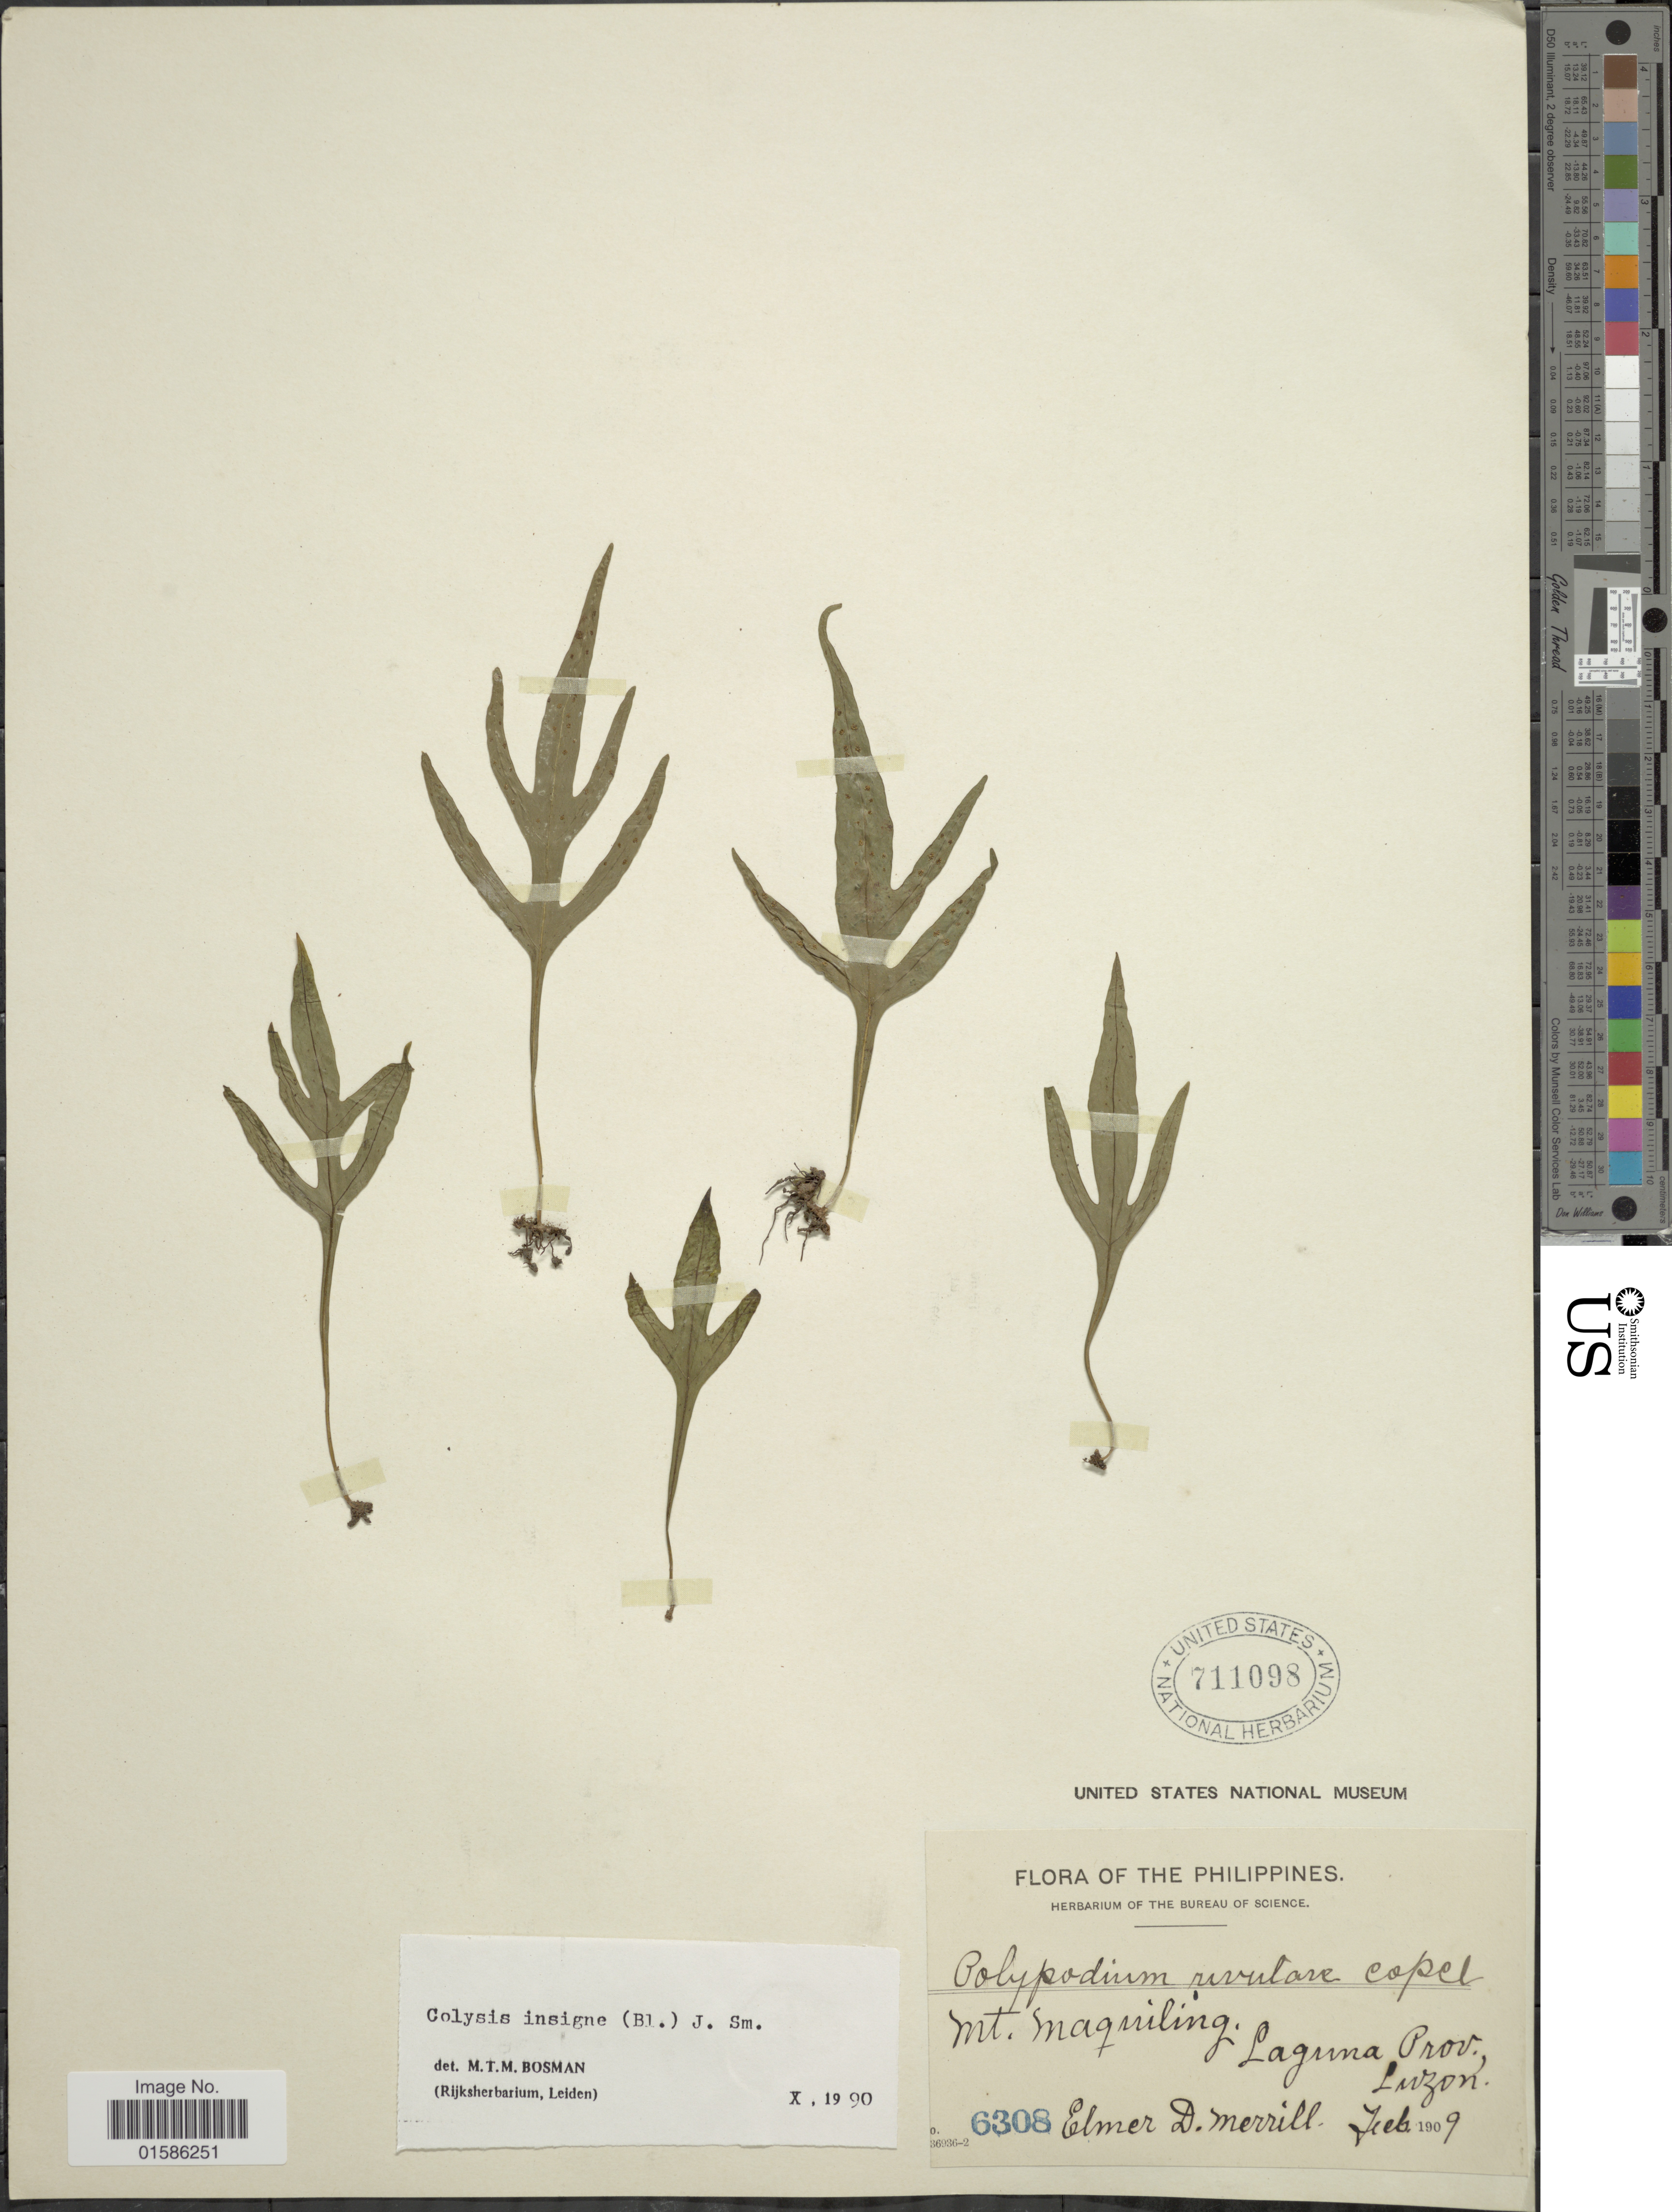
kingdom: Plantae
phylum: Tracheophyta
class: Polypodiopsida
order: Polypodiales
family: Polypodiaceae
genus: Microsorum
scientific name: Microsorum insigne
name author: (Blume) Copel.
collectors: E. D. Merrill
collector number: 6308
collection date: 1909-02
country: Philippines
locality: Mt Maquiling, Laguna Prov., Luzon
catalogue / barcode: US 711098